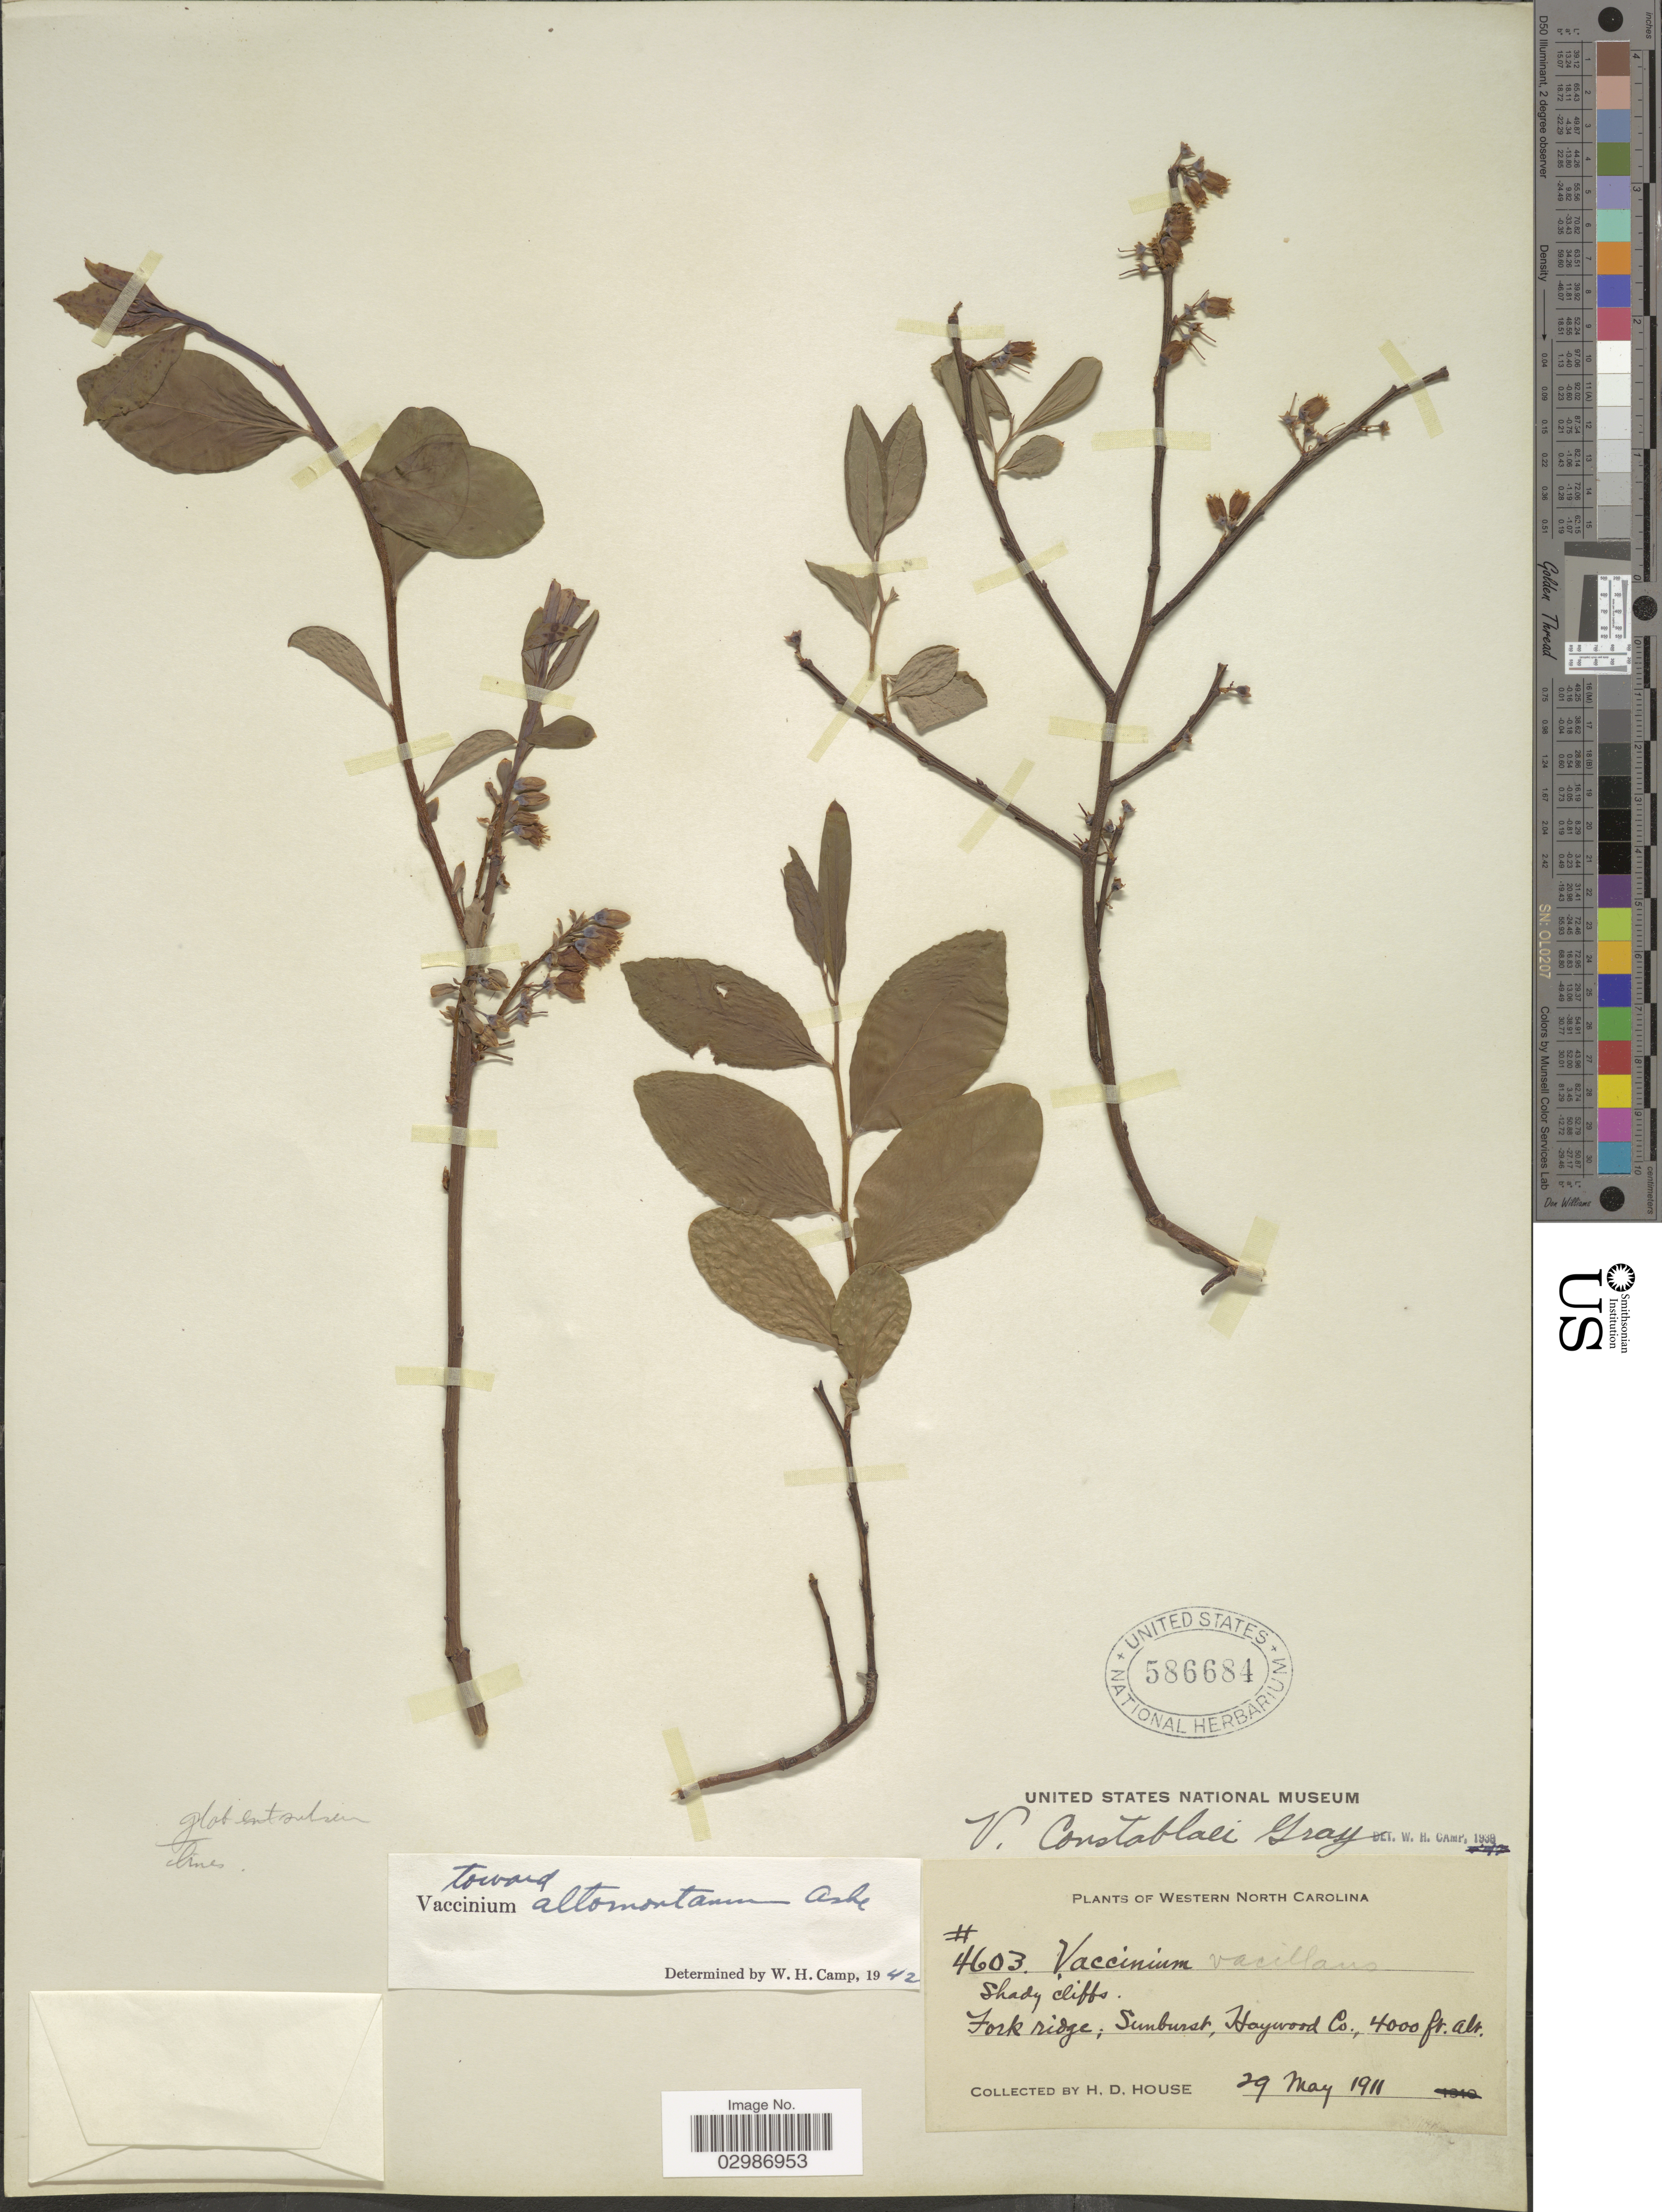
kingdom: Plantae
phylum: Tracheophyta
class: Magnoliopsida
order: Ericales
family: Ericaceae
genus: Vaccinium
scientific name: Vaccinium altomontanum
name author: Ashe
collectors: H. D. House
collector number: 4603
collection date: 1911-05-29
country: United States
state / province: North Carolina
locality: Western North Carolina, Fork ridge; Sunburst, Haywood Co.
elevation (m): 1219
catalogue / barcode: US 586684